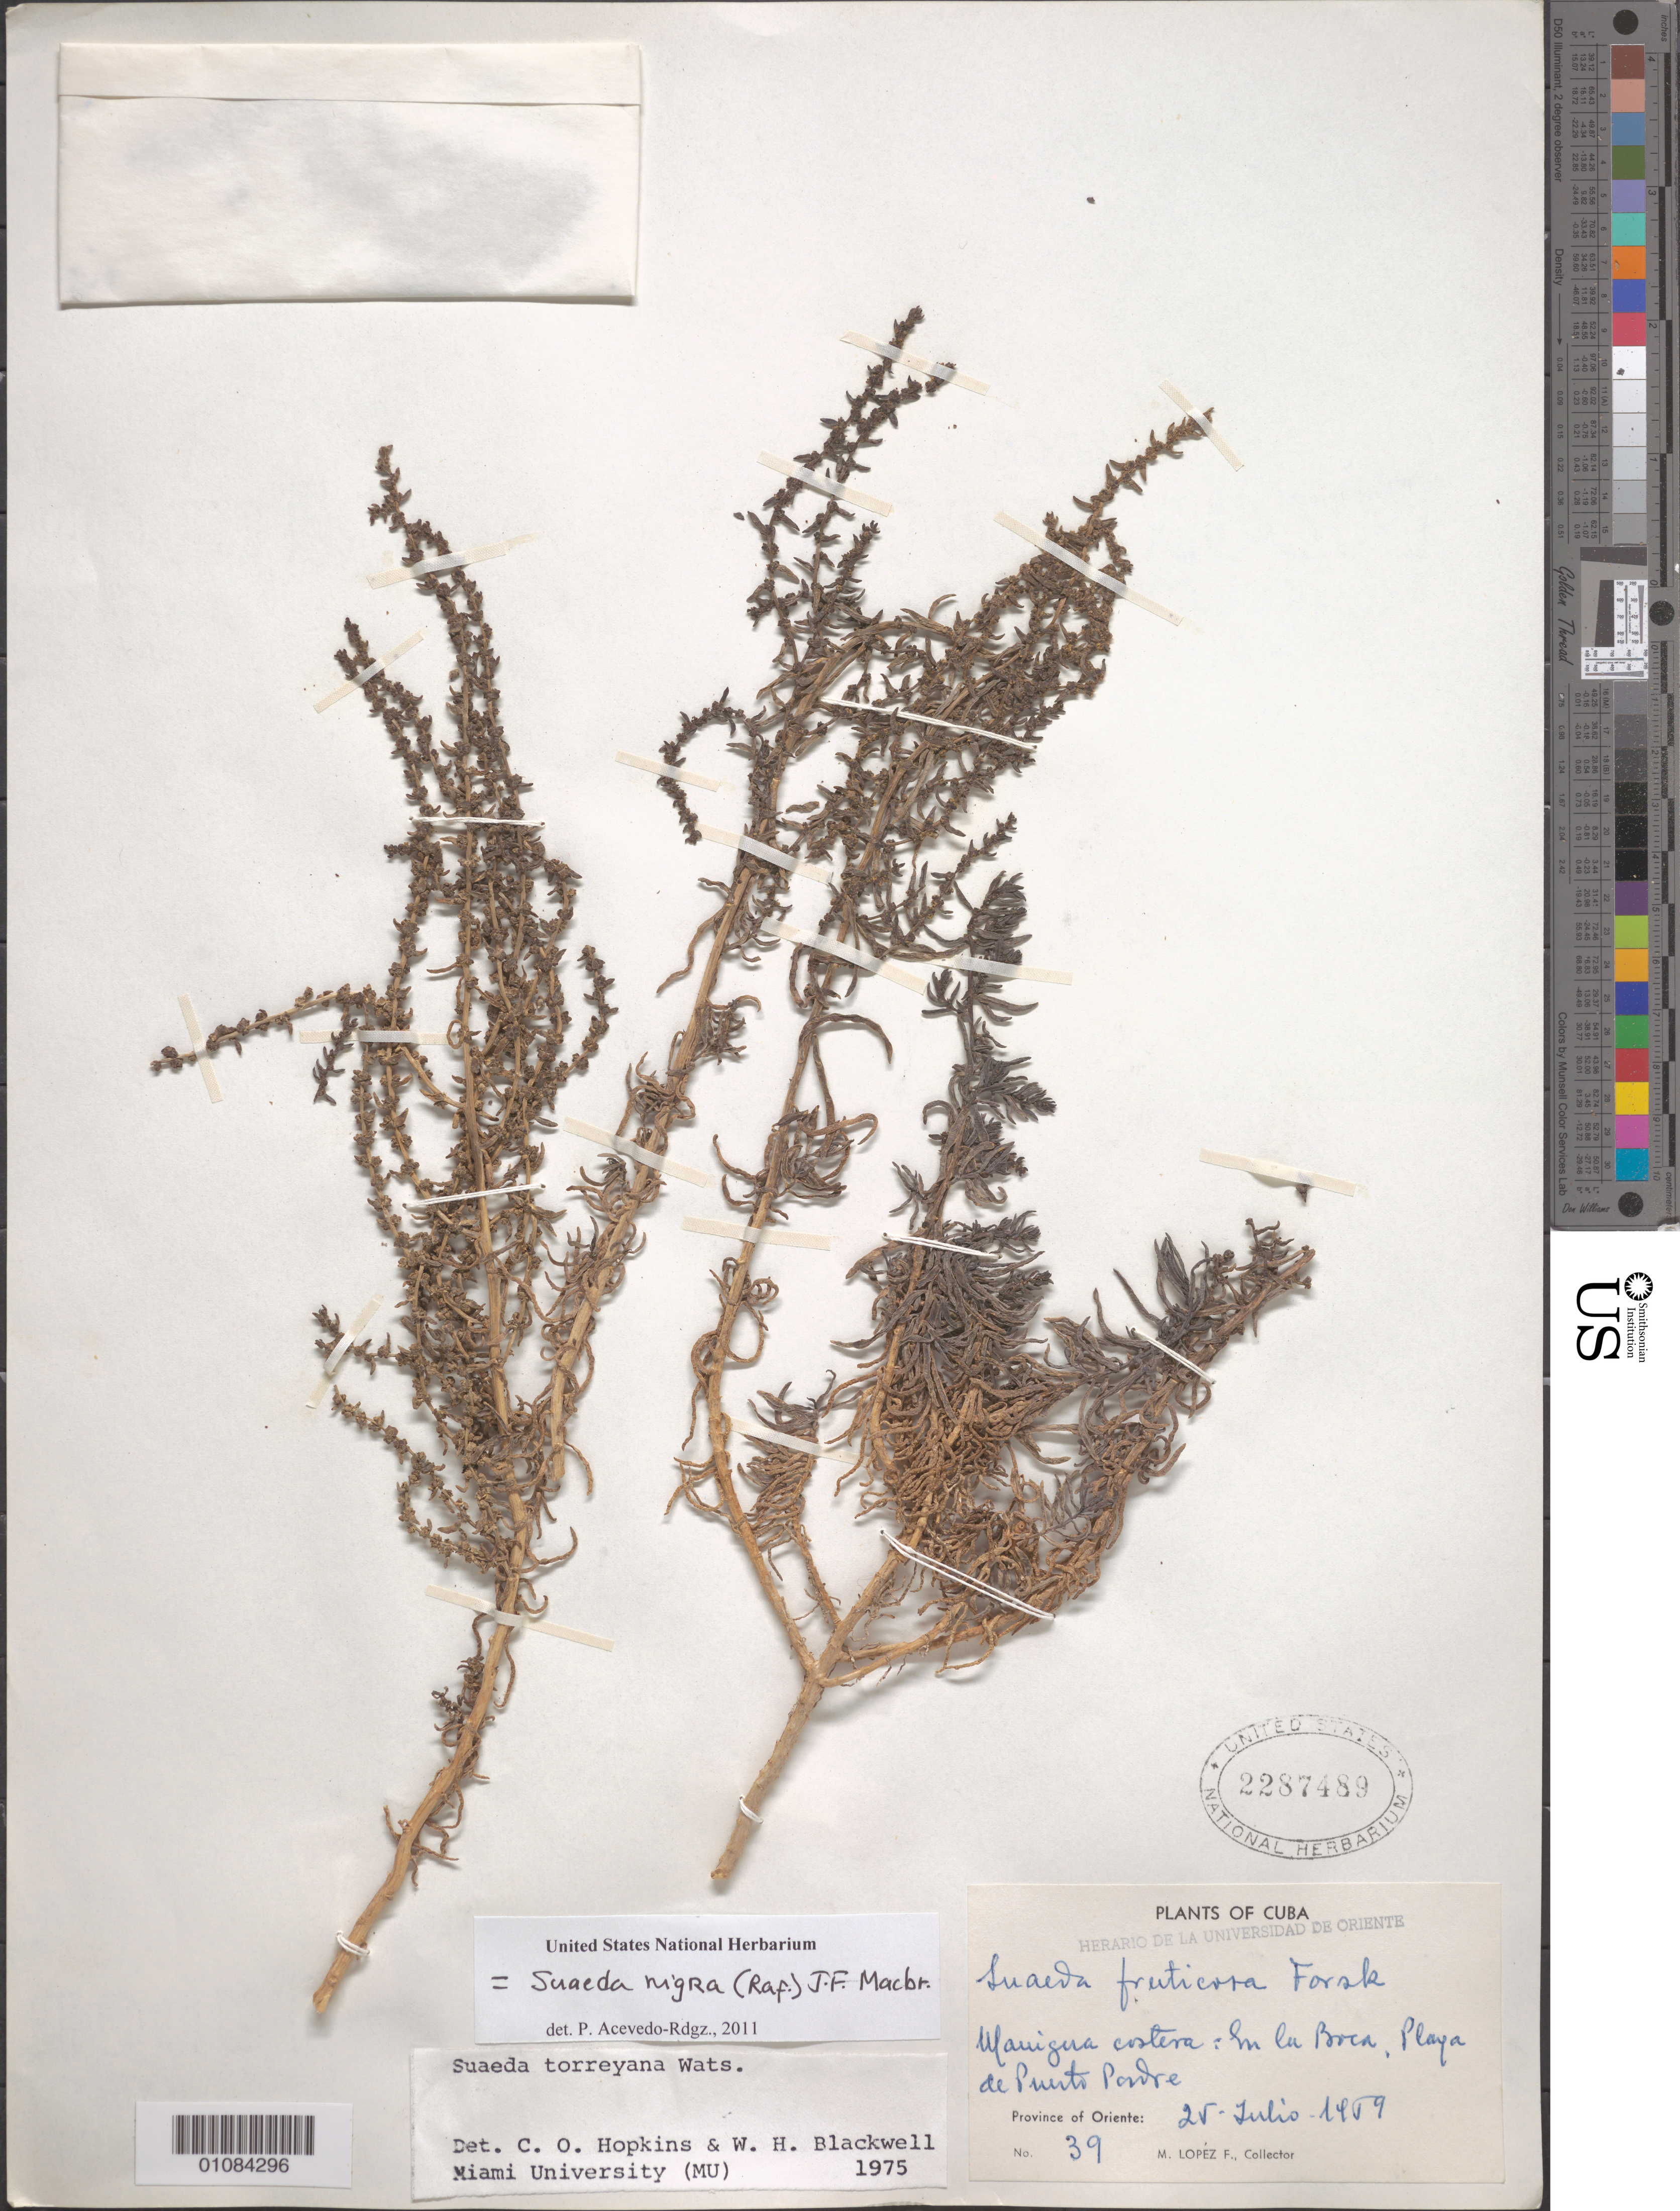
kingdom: Plantae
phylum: Tracheophyta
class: Magnoliopsida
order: Caryophyllales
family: Amaranthaceae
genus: Suaeda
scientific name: Suaeda nigra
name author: (Raf.) J.F. Macbr.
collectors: M. López Figueiras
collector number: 39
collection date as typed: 25 Jul 1959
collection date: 1959-07-25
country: Cuba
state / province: Las Tunas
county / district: Puerto Padre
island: Cuba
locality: Oriente: Ufaugera costera: Su la Boca, Playa de Puerto Padre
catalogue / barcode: US 2287489